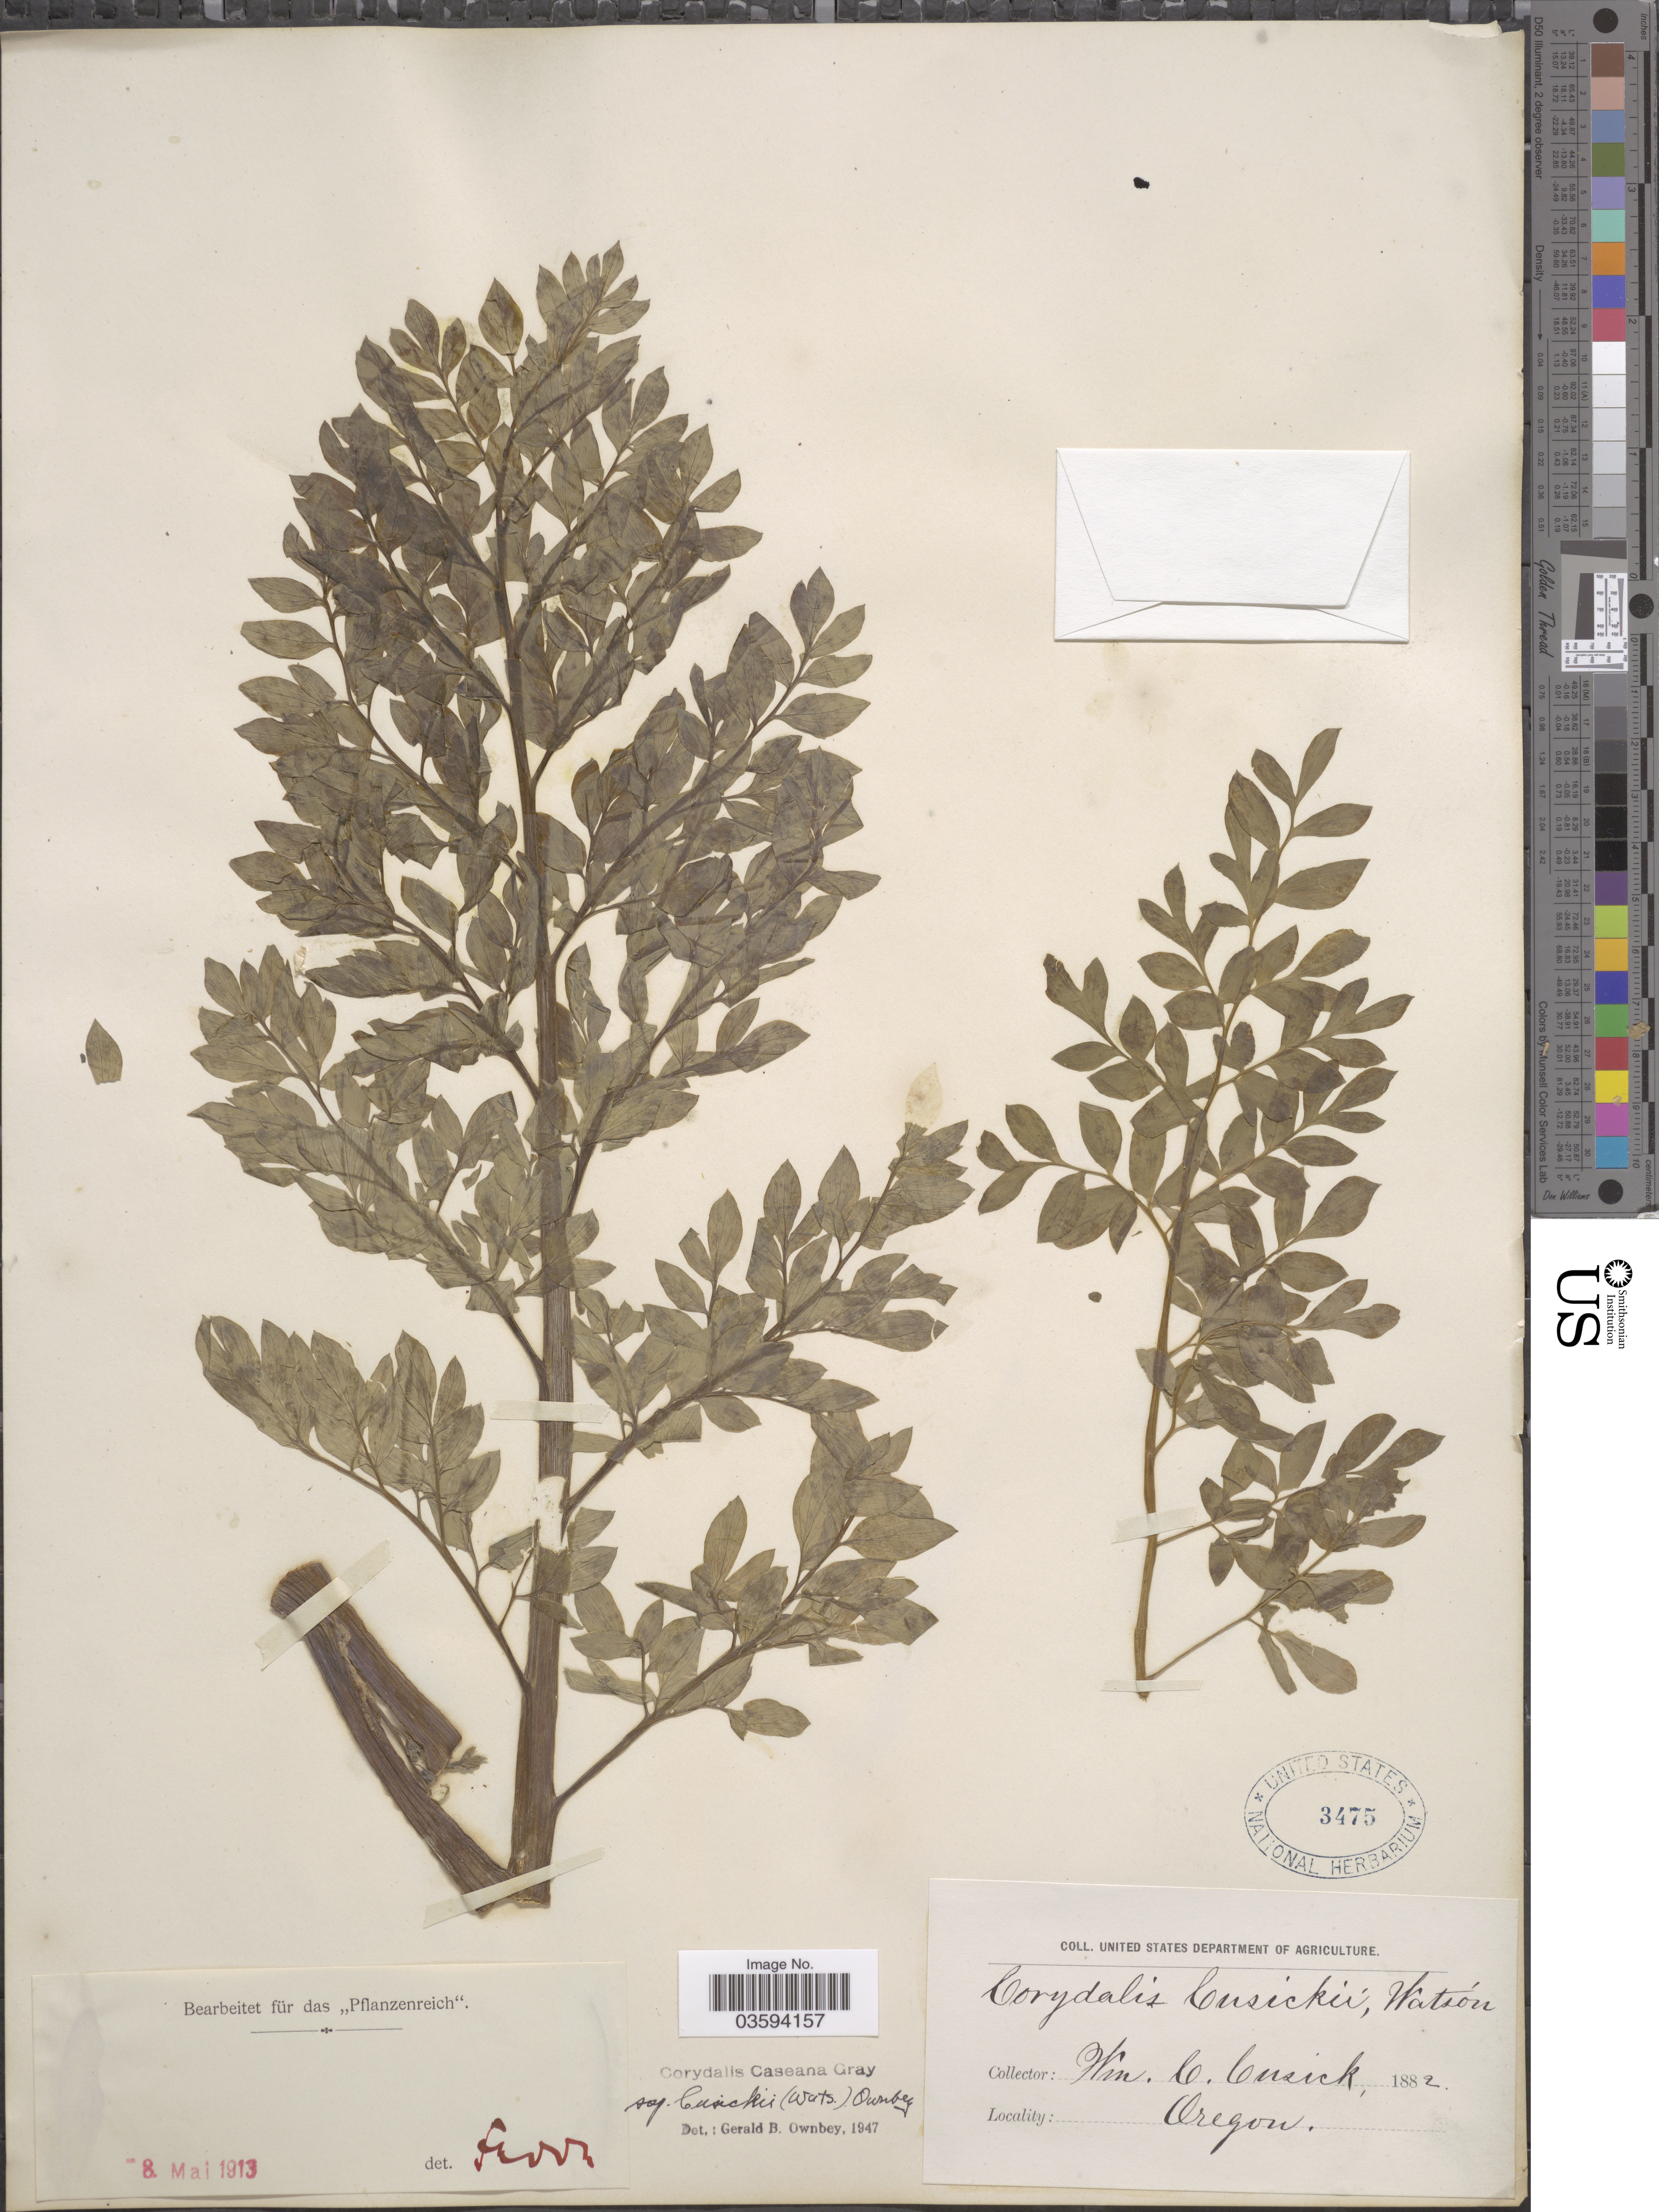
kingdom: Plantae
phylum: Tracheophyta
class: Magnoliopsida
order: Ranunculales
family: Papaveraceae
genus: Corydalis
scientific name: Corydalis caseana subsp. cusickii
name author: (S. Watson) G.B. Ownbey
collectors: W. C. Cusick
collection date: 1882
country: United States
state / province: Oregon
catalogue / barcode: US 3475